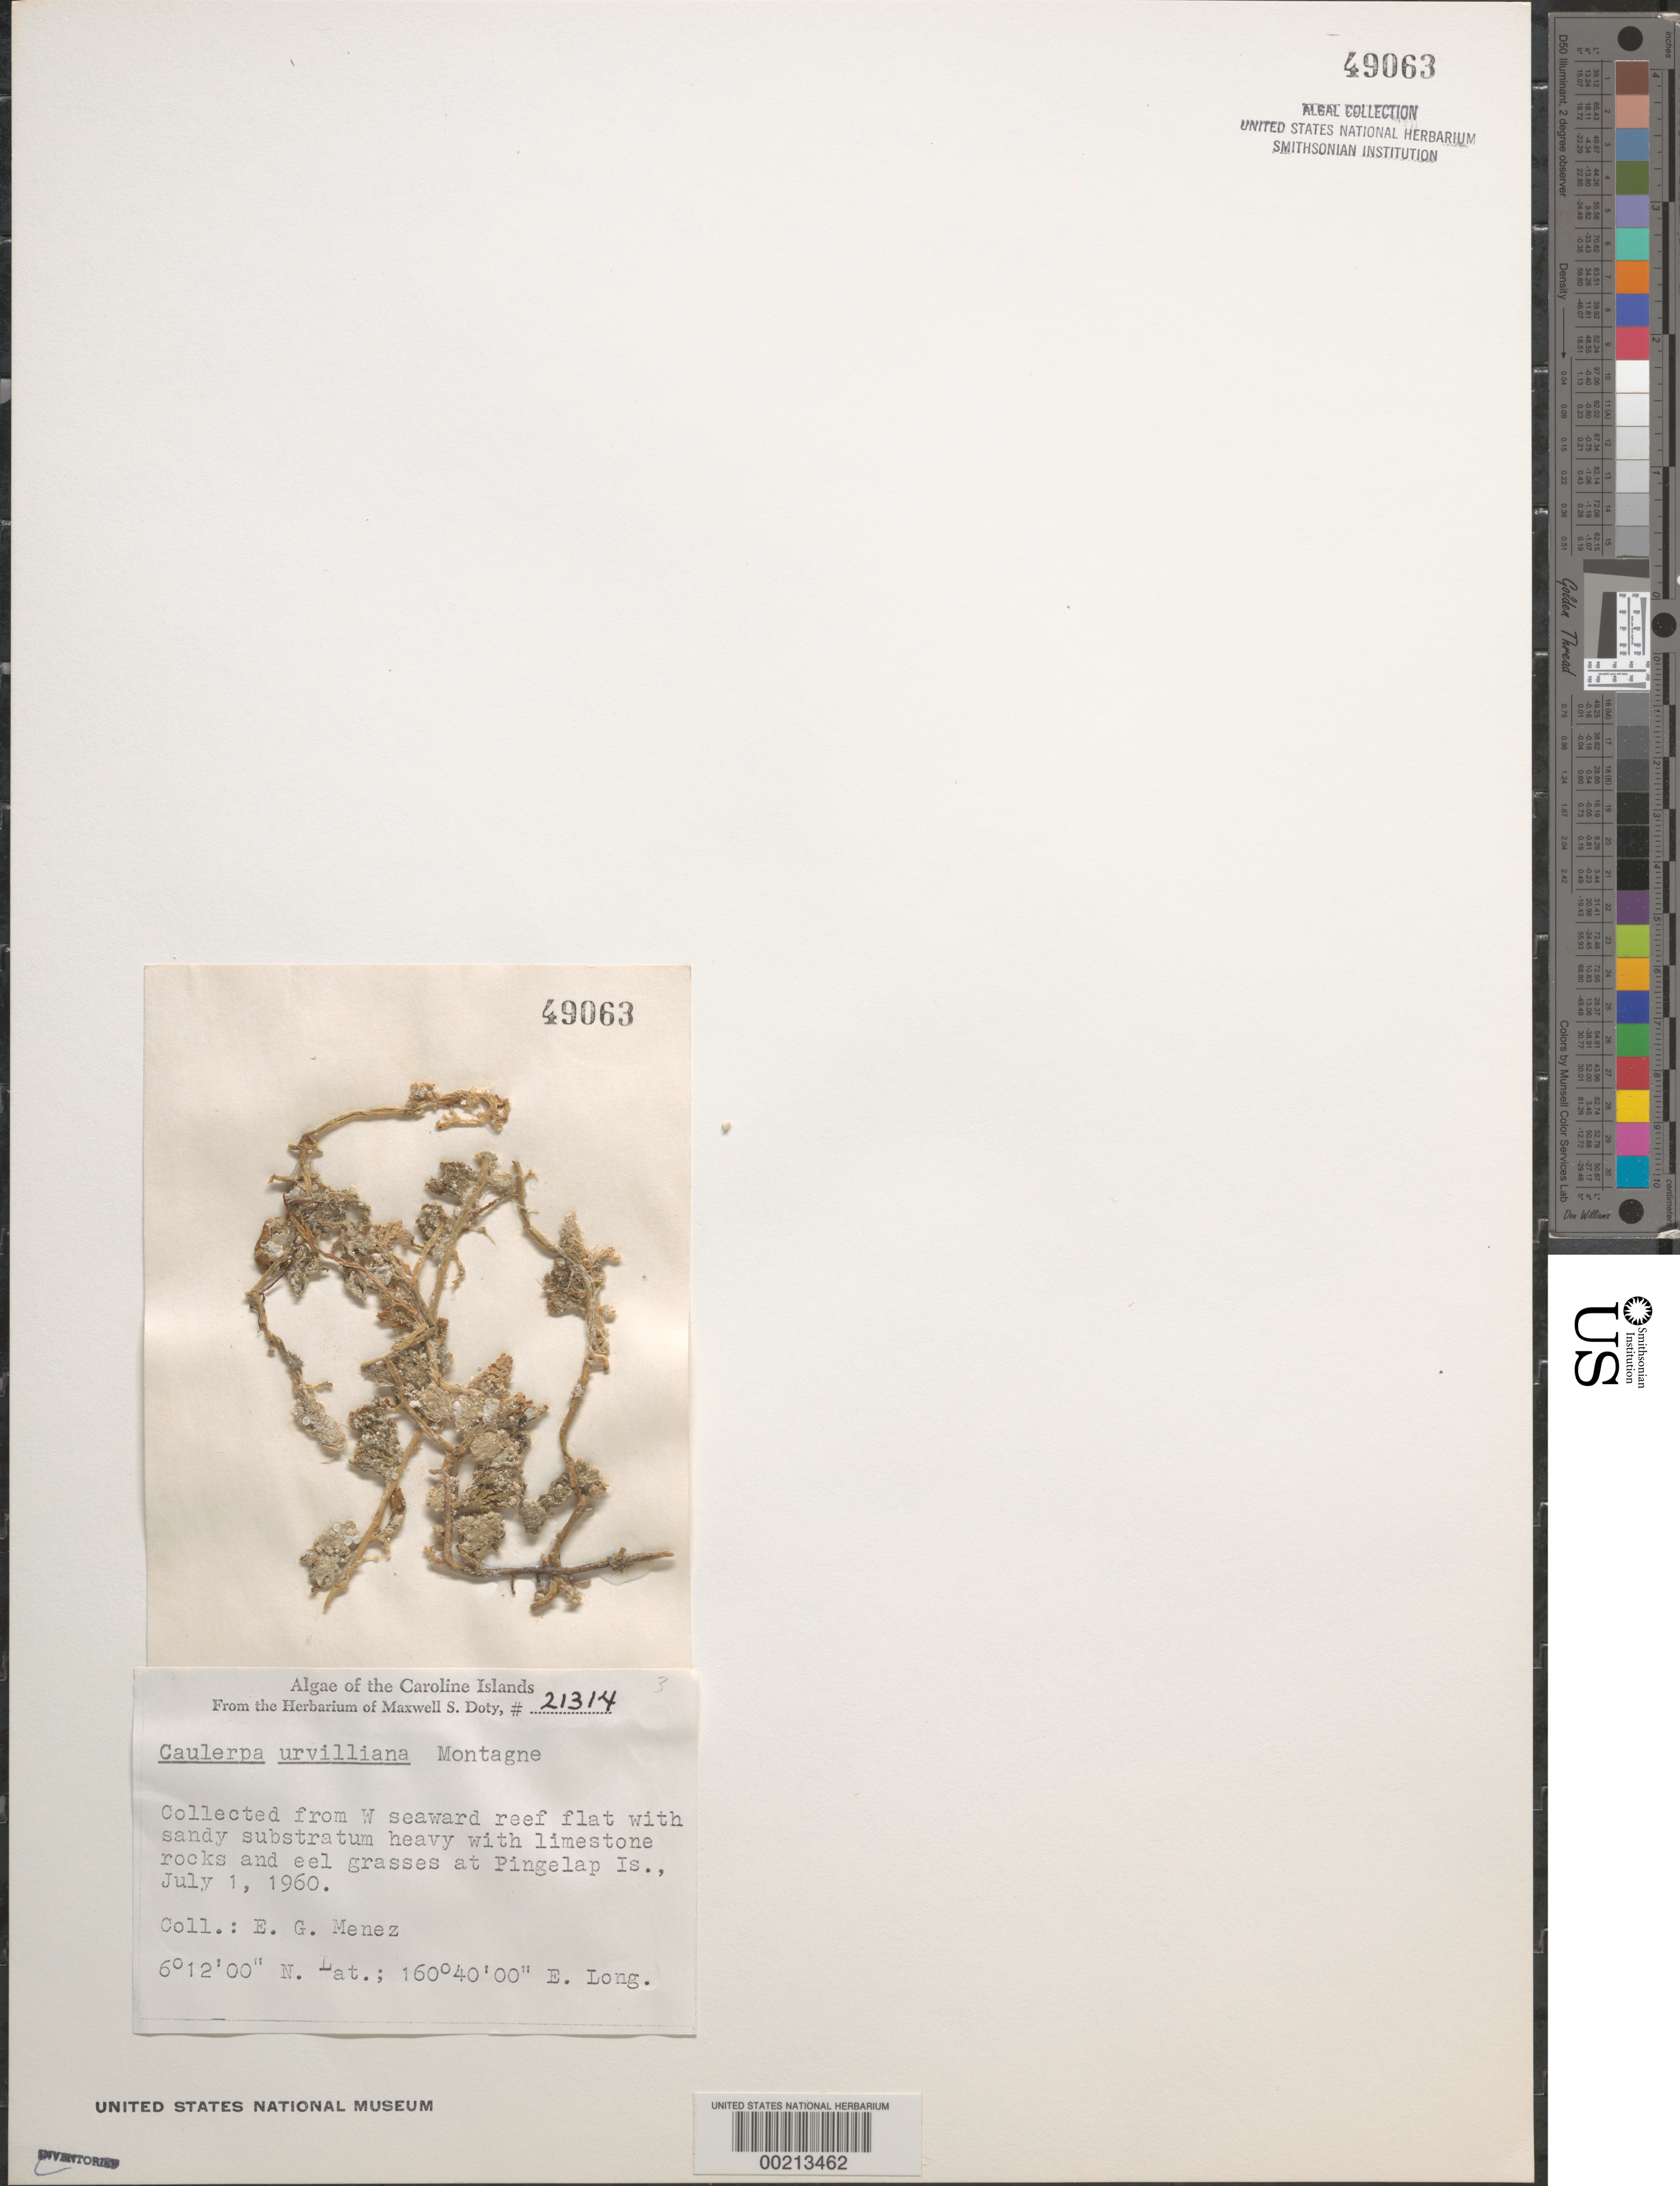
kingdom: Plantae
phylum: Chlorophyta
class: Ulvophyceae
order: Bryopsidales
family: Caulerpaceae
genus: Caulerpa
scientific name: Caulerpa urvilleana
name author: Mont.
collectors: Meñez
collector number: MSD 21314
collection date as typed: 01 Jul 1960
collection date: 1960-07-01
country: Micronesia, Federated States of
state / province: Pohnpei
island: Pingelap Atoll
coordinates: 6 12' 00" N, 160 40' 00" E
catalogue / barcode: US 49063